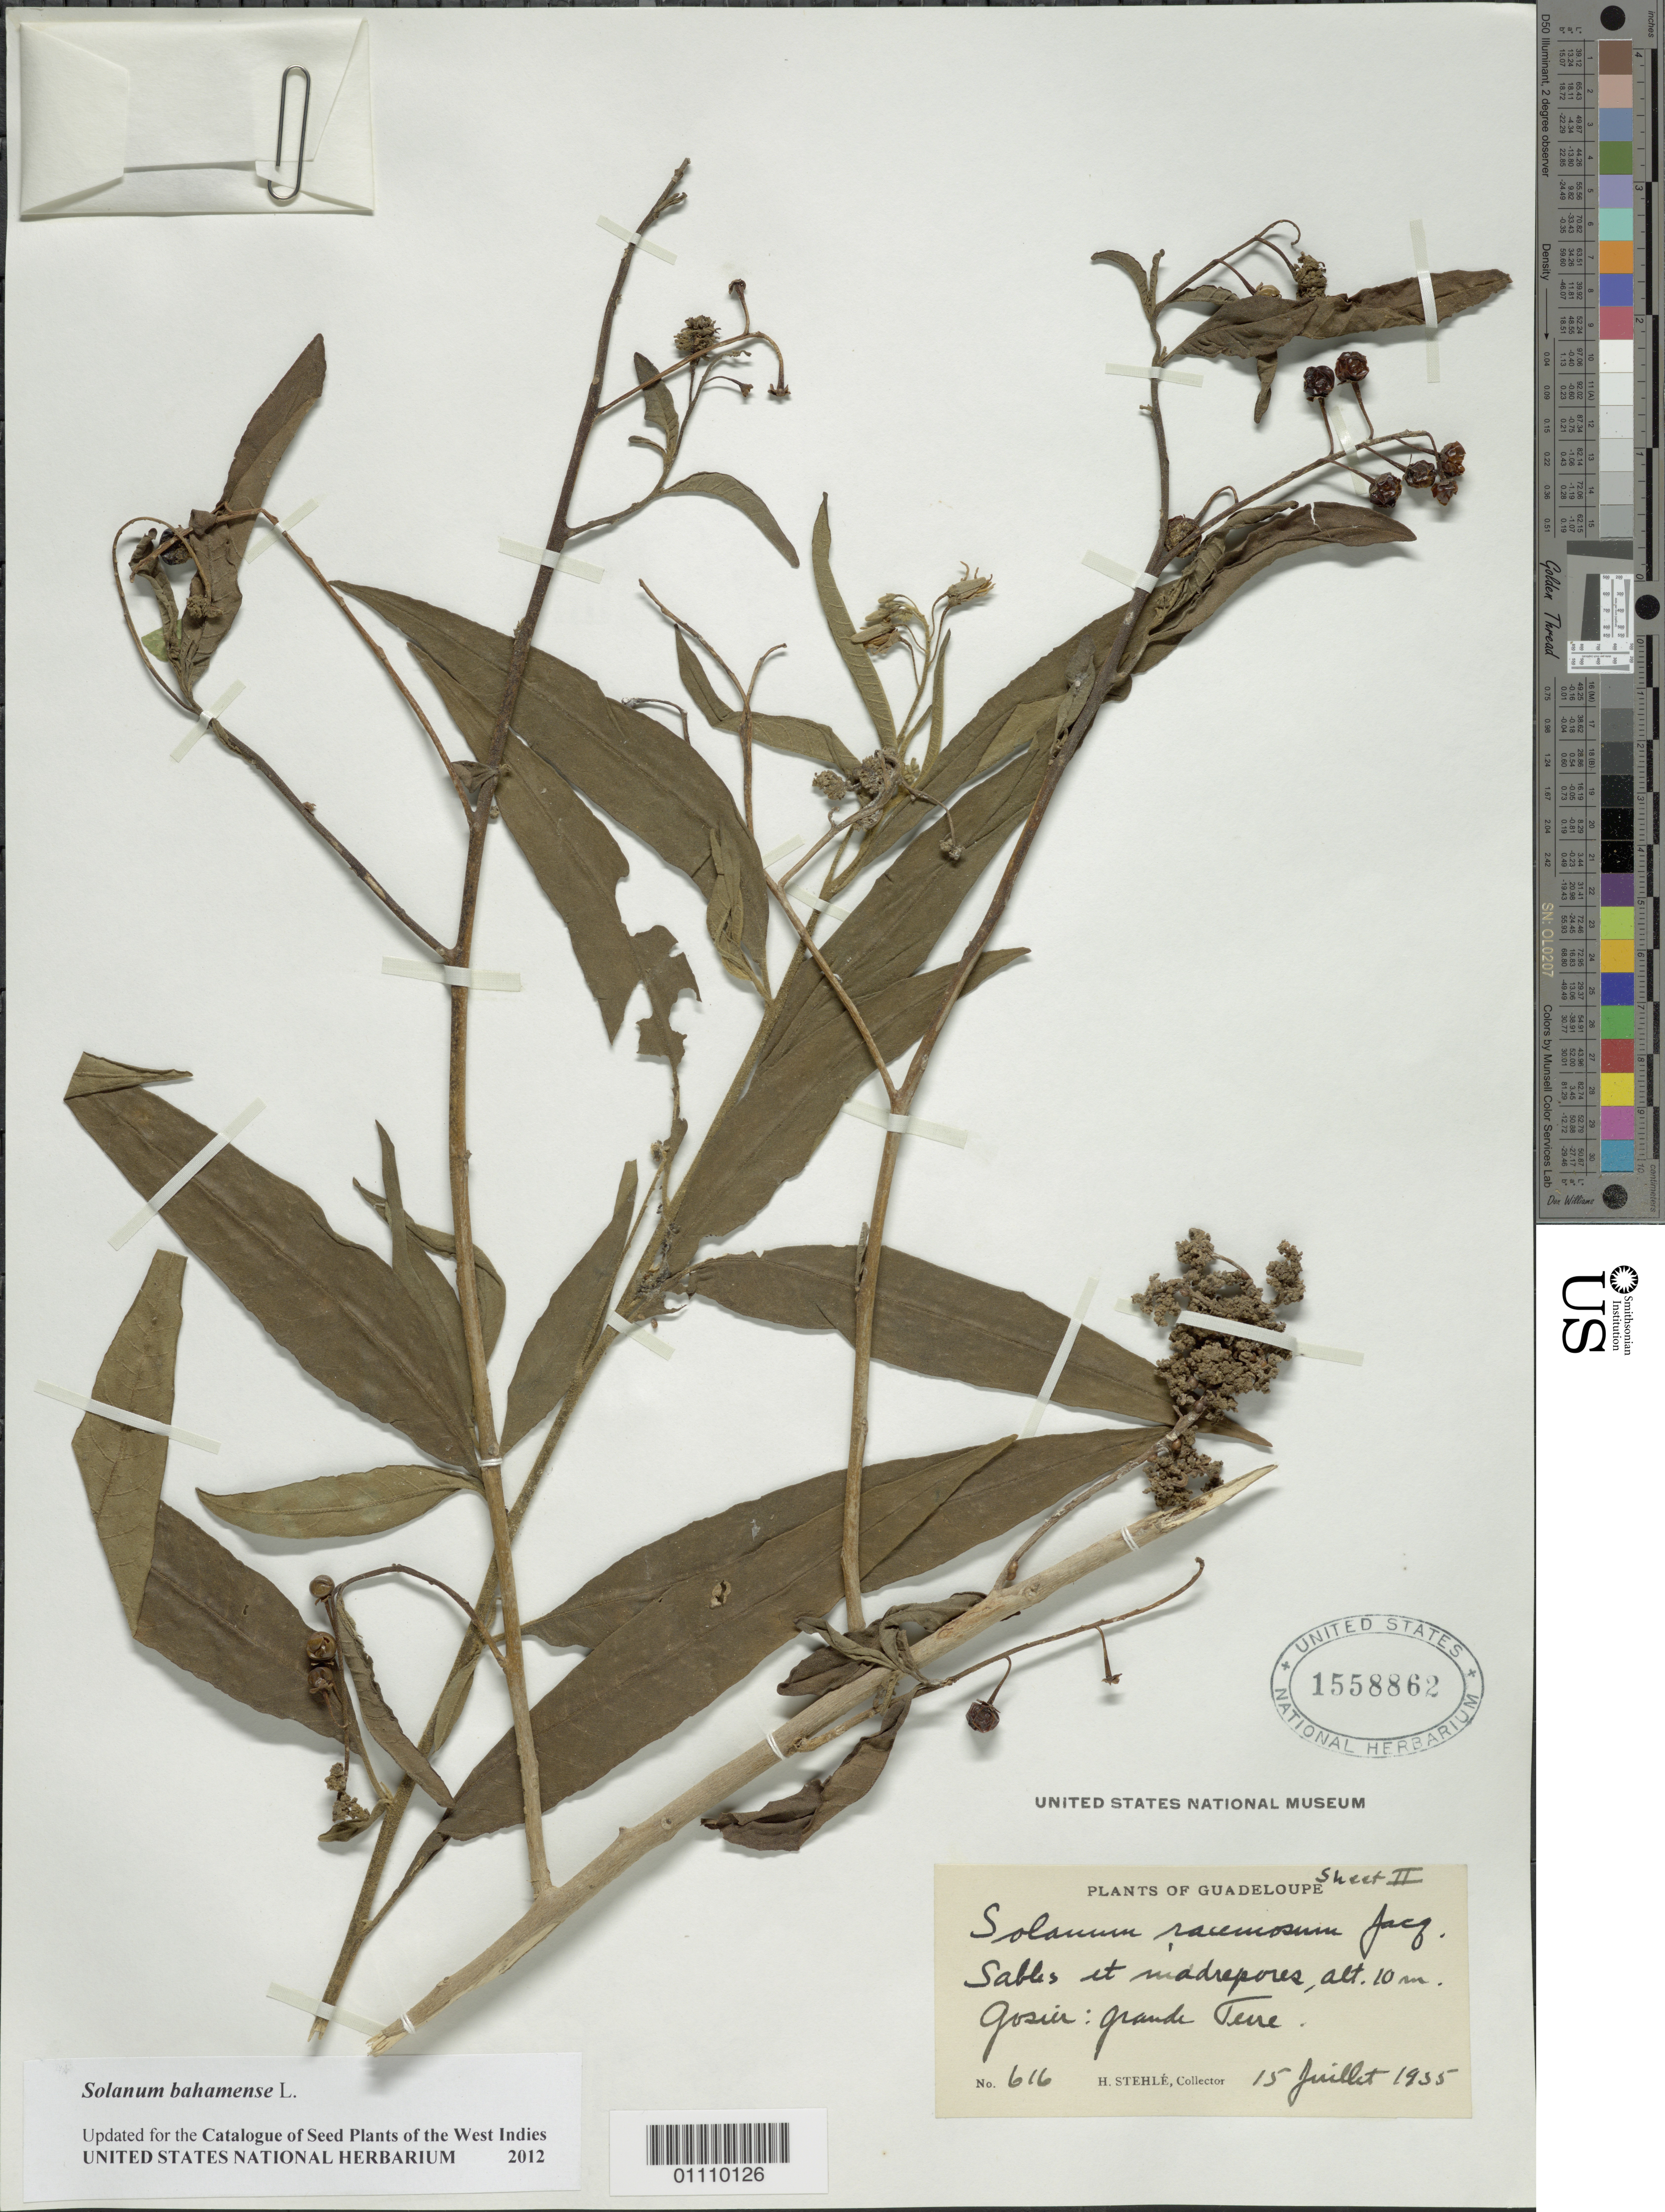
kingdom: Plantae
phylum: Tracheophyta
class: Magnoliopsida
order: Solanales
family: Solanaceae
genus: Solanum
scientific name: Solanum bahamense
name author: L.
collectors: H. Stehlé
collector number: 616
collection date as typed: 15 Jul 1938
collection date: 1938-07-15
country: Guadeloupe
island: Grande Terre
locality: Gosier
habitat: Sables et madréfores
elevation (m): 10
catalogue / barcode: US 1558862